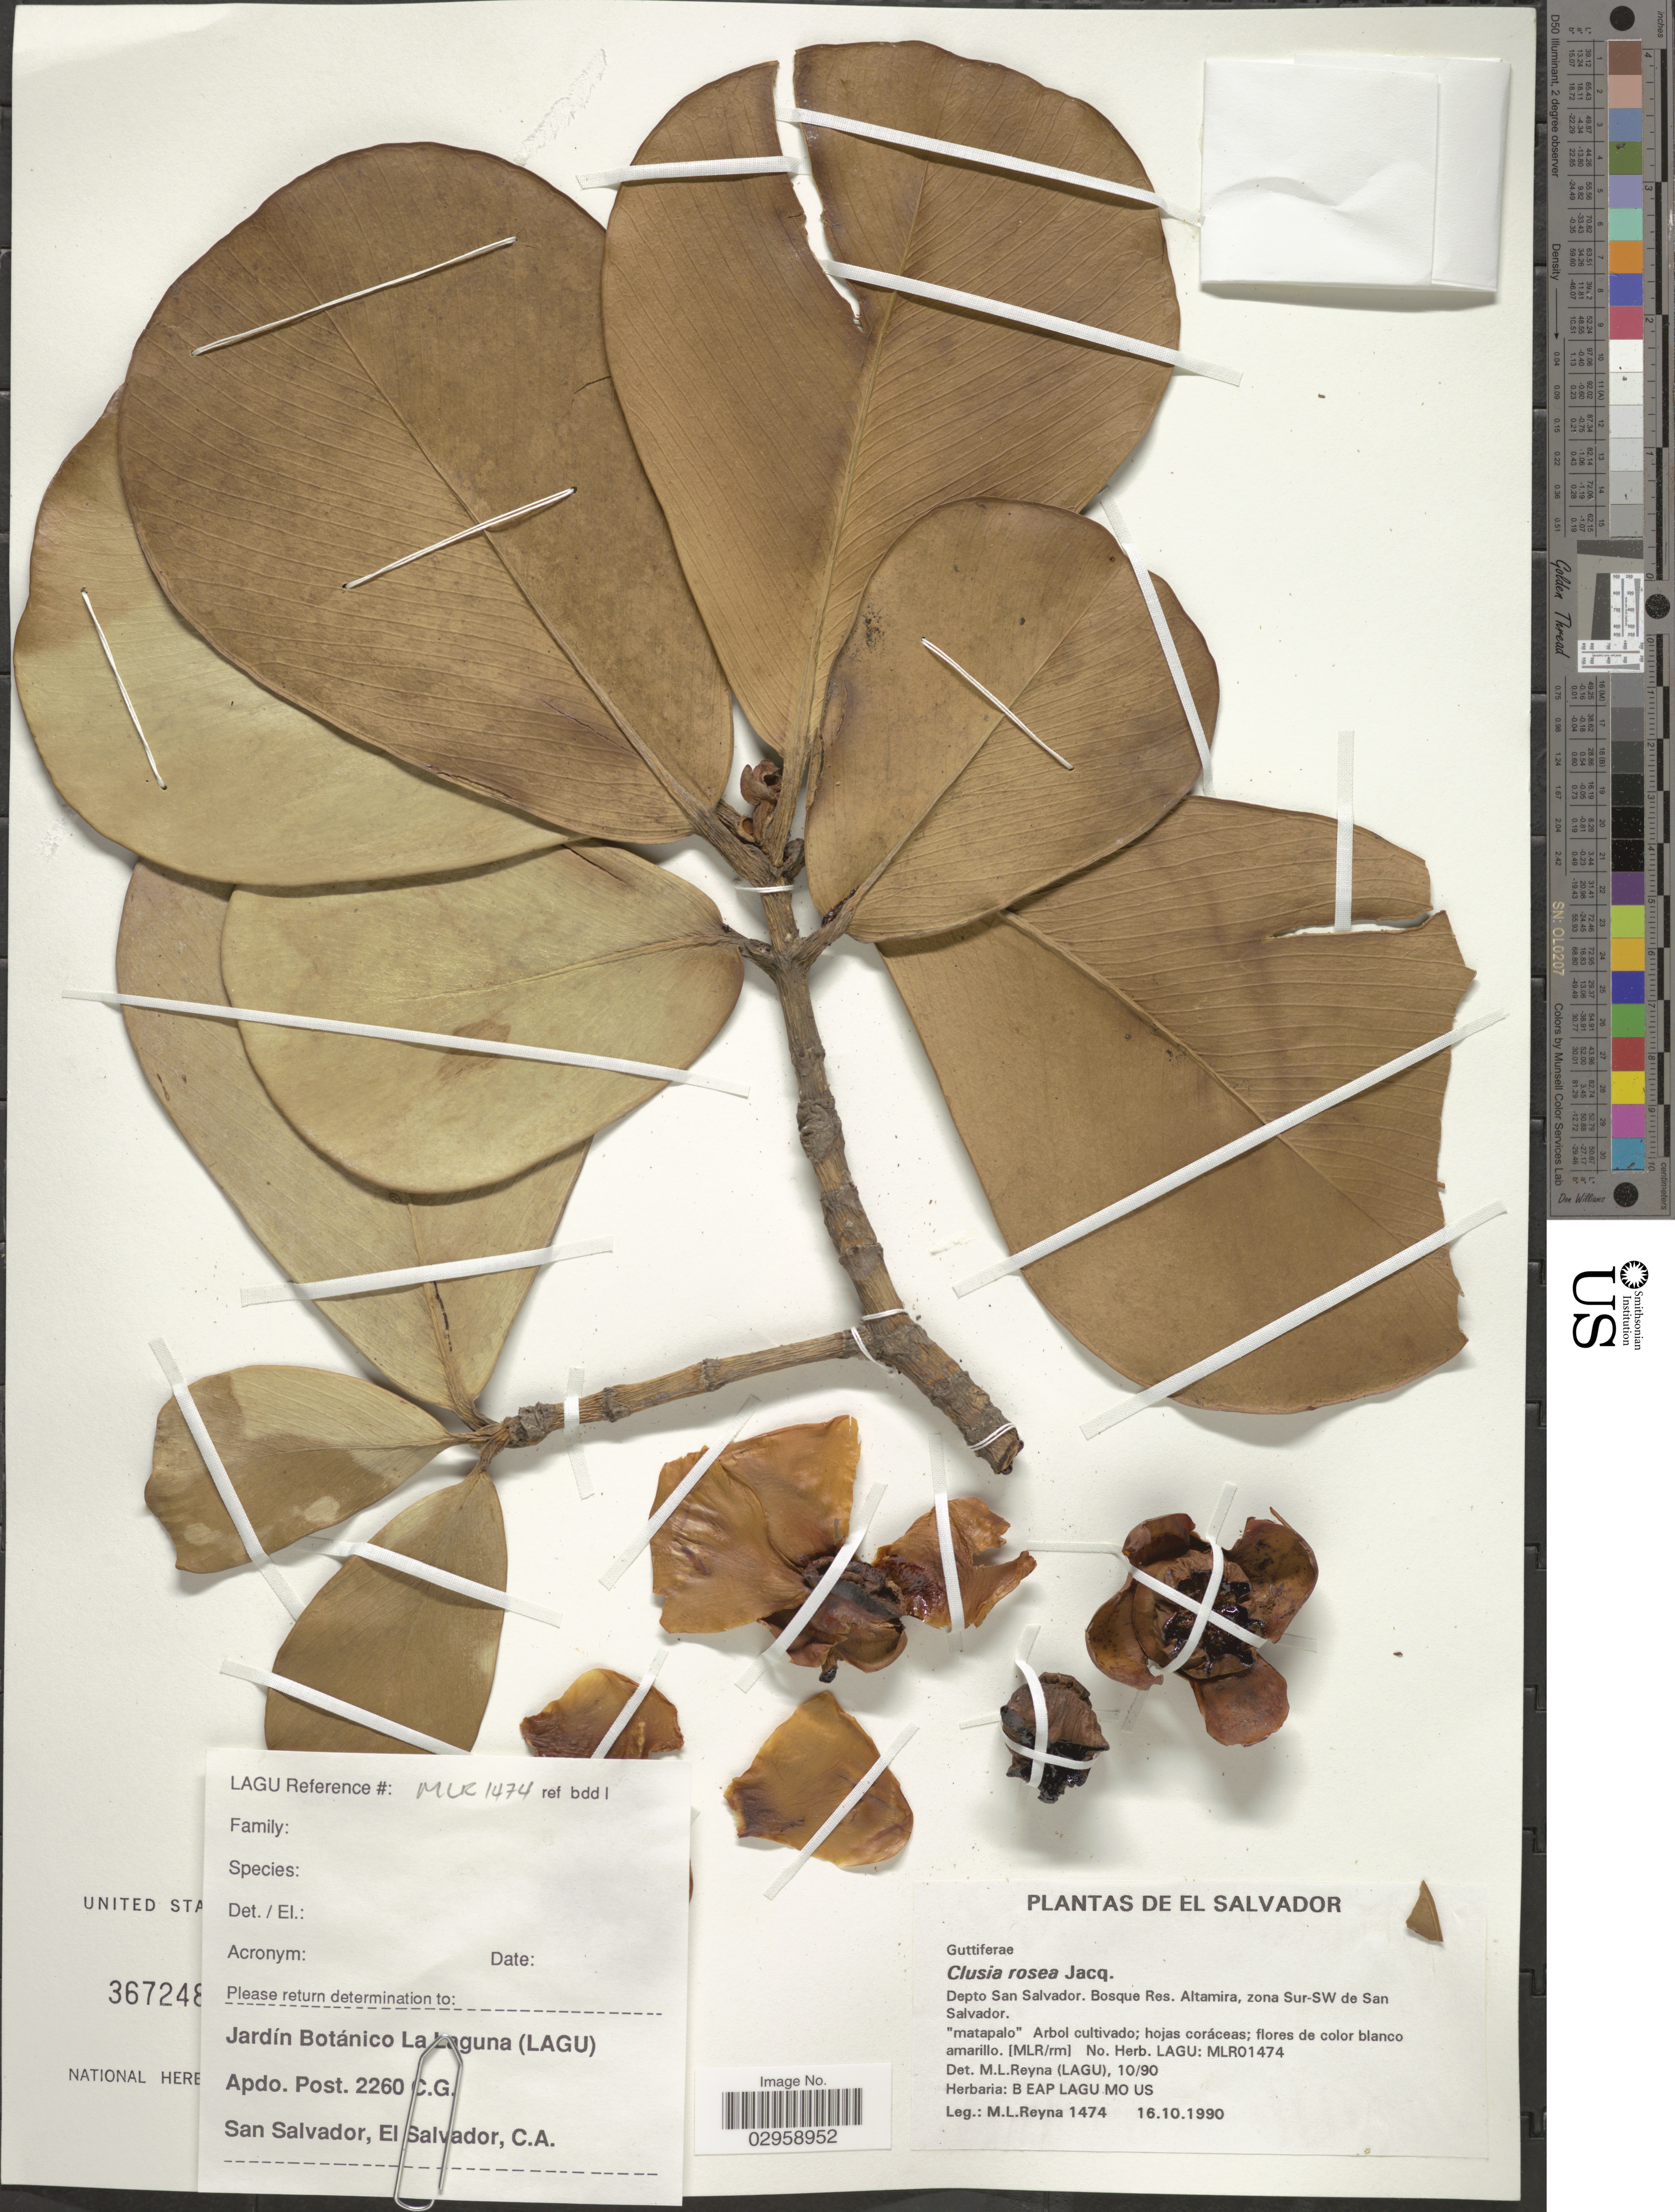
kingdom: Plantae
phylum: Tracheophyta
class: Magnoliopsida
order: Malpighiales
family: Clusiaceae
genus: Clusia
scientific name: Clusia rosea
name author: Jacq.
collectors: M. Reyna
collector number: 1474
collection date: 1990-10-16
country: El Salvador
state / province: San Salvador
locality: Depto San Salvador, Bosque Res. Altamira, zona Sur-SW de San Salvador.